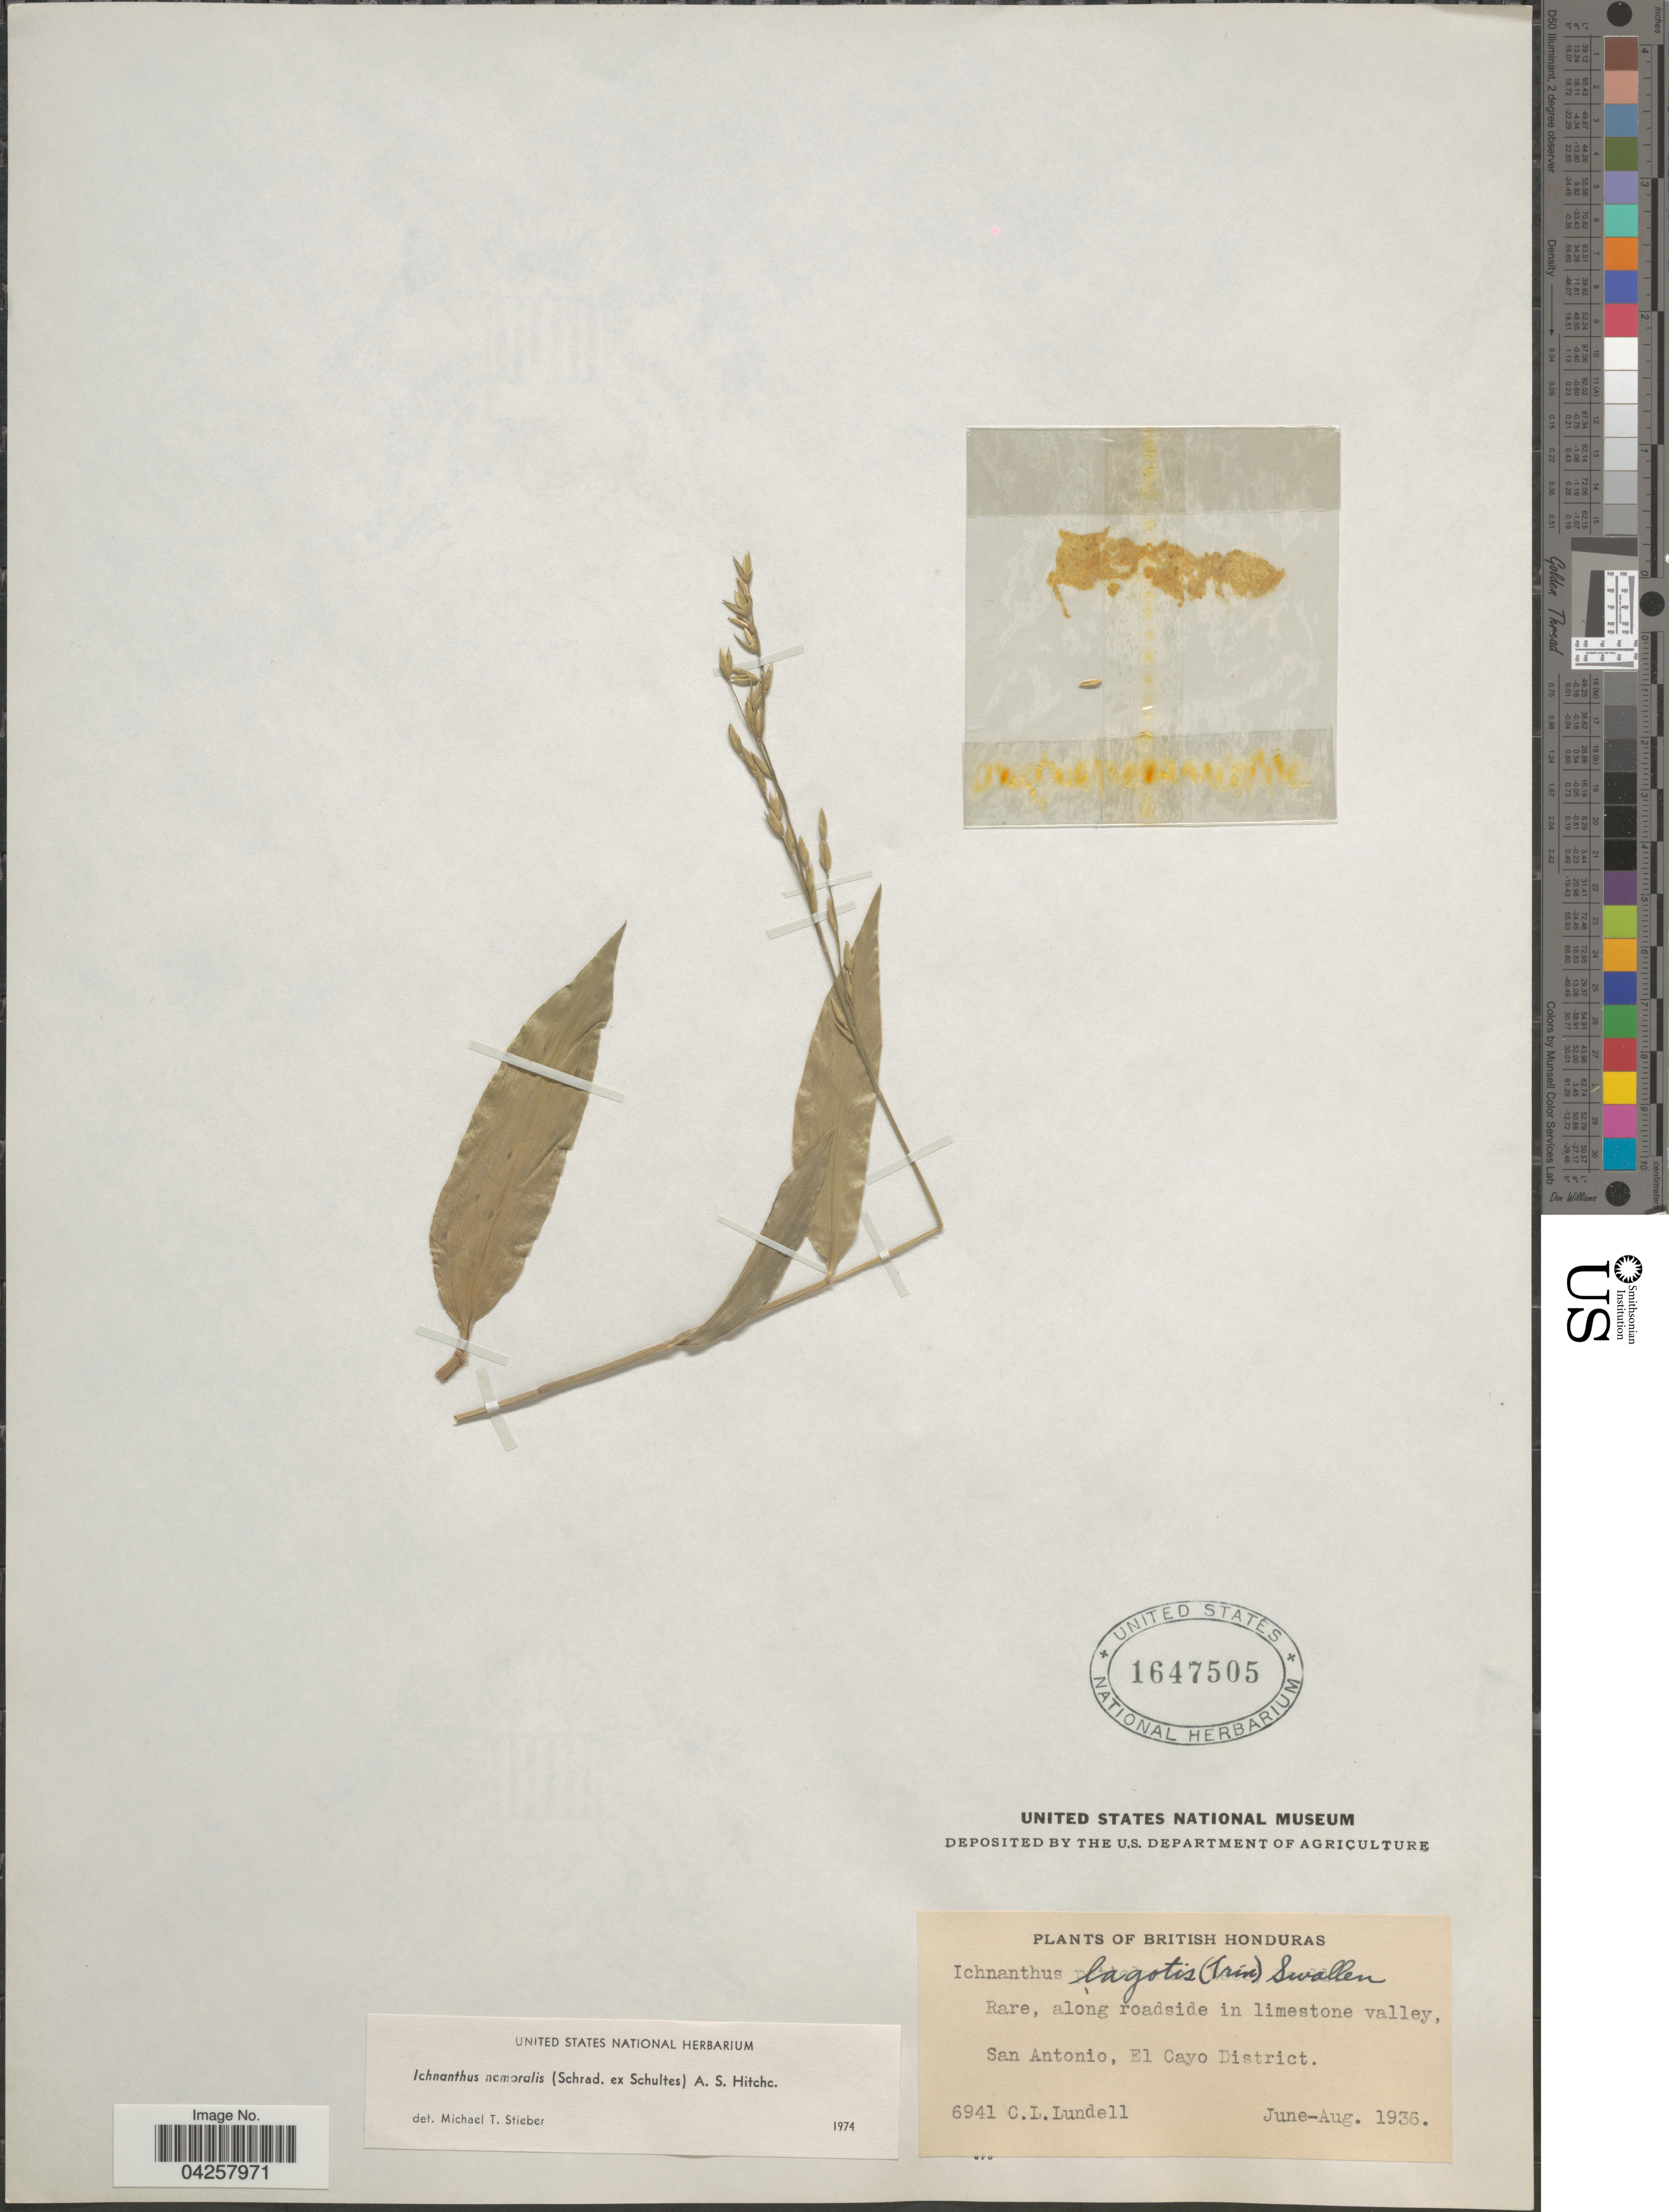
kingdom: Plantae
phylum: Tracheophyta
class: Liliopsida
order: Poales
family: Poaceae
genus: Ichnanthus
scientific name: Ichnanthus nemoralis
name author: (Schrad.) Hitchc. & Chase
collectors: C. L. Lundell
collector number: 6941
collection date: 1936-06/1936-08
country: Belize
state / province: Cayo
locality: British Honduras. San Antonio, El Cayo District.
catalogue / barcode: US 1647505